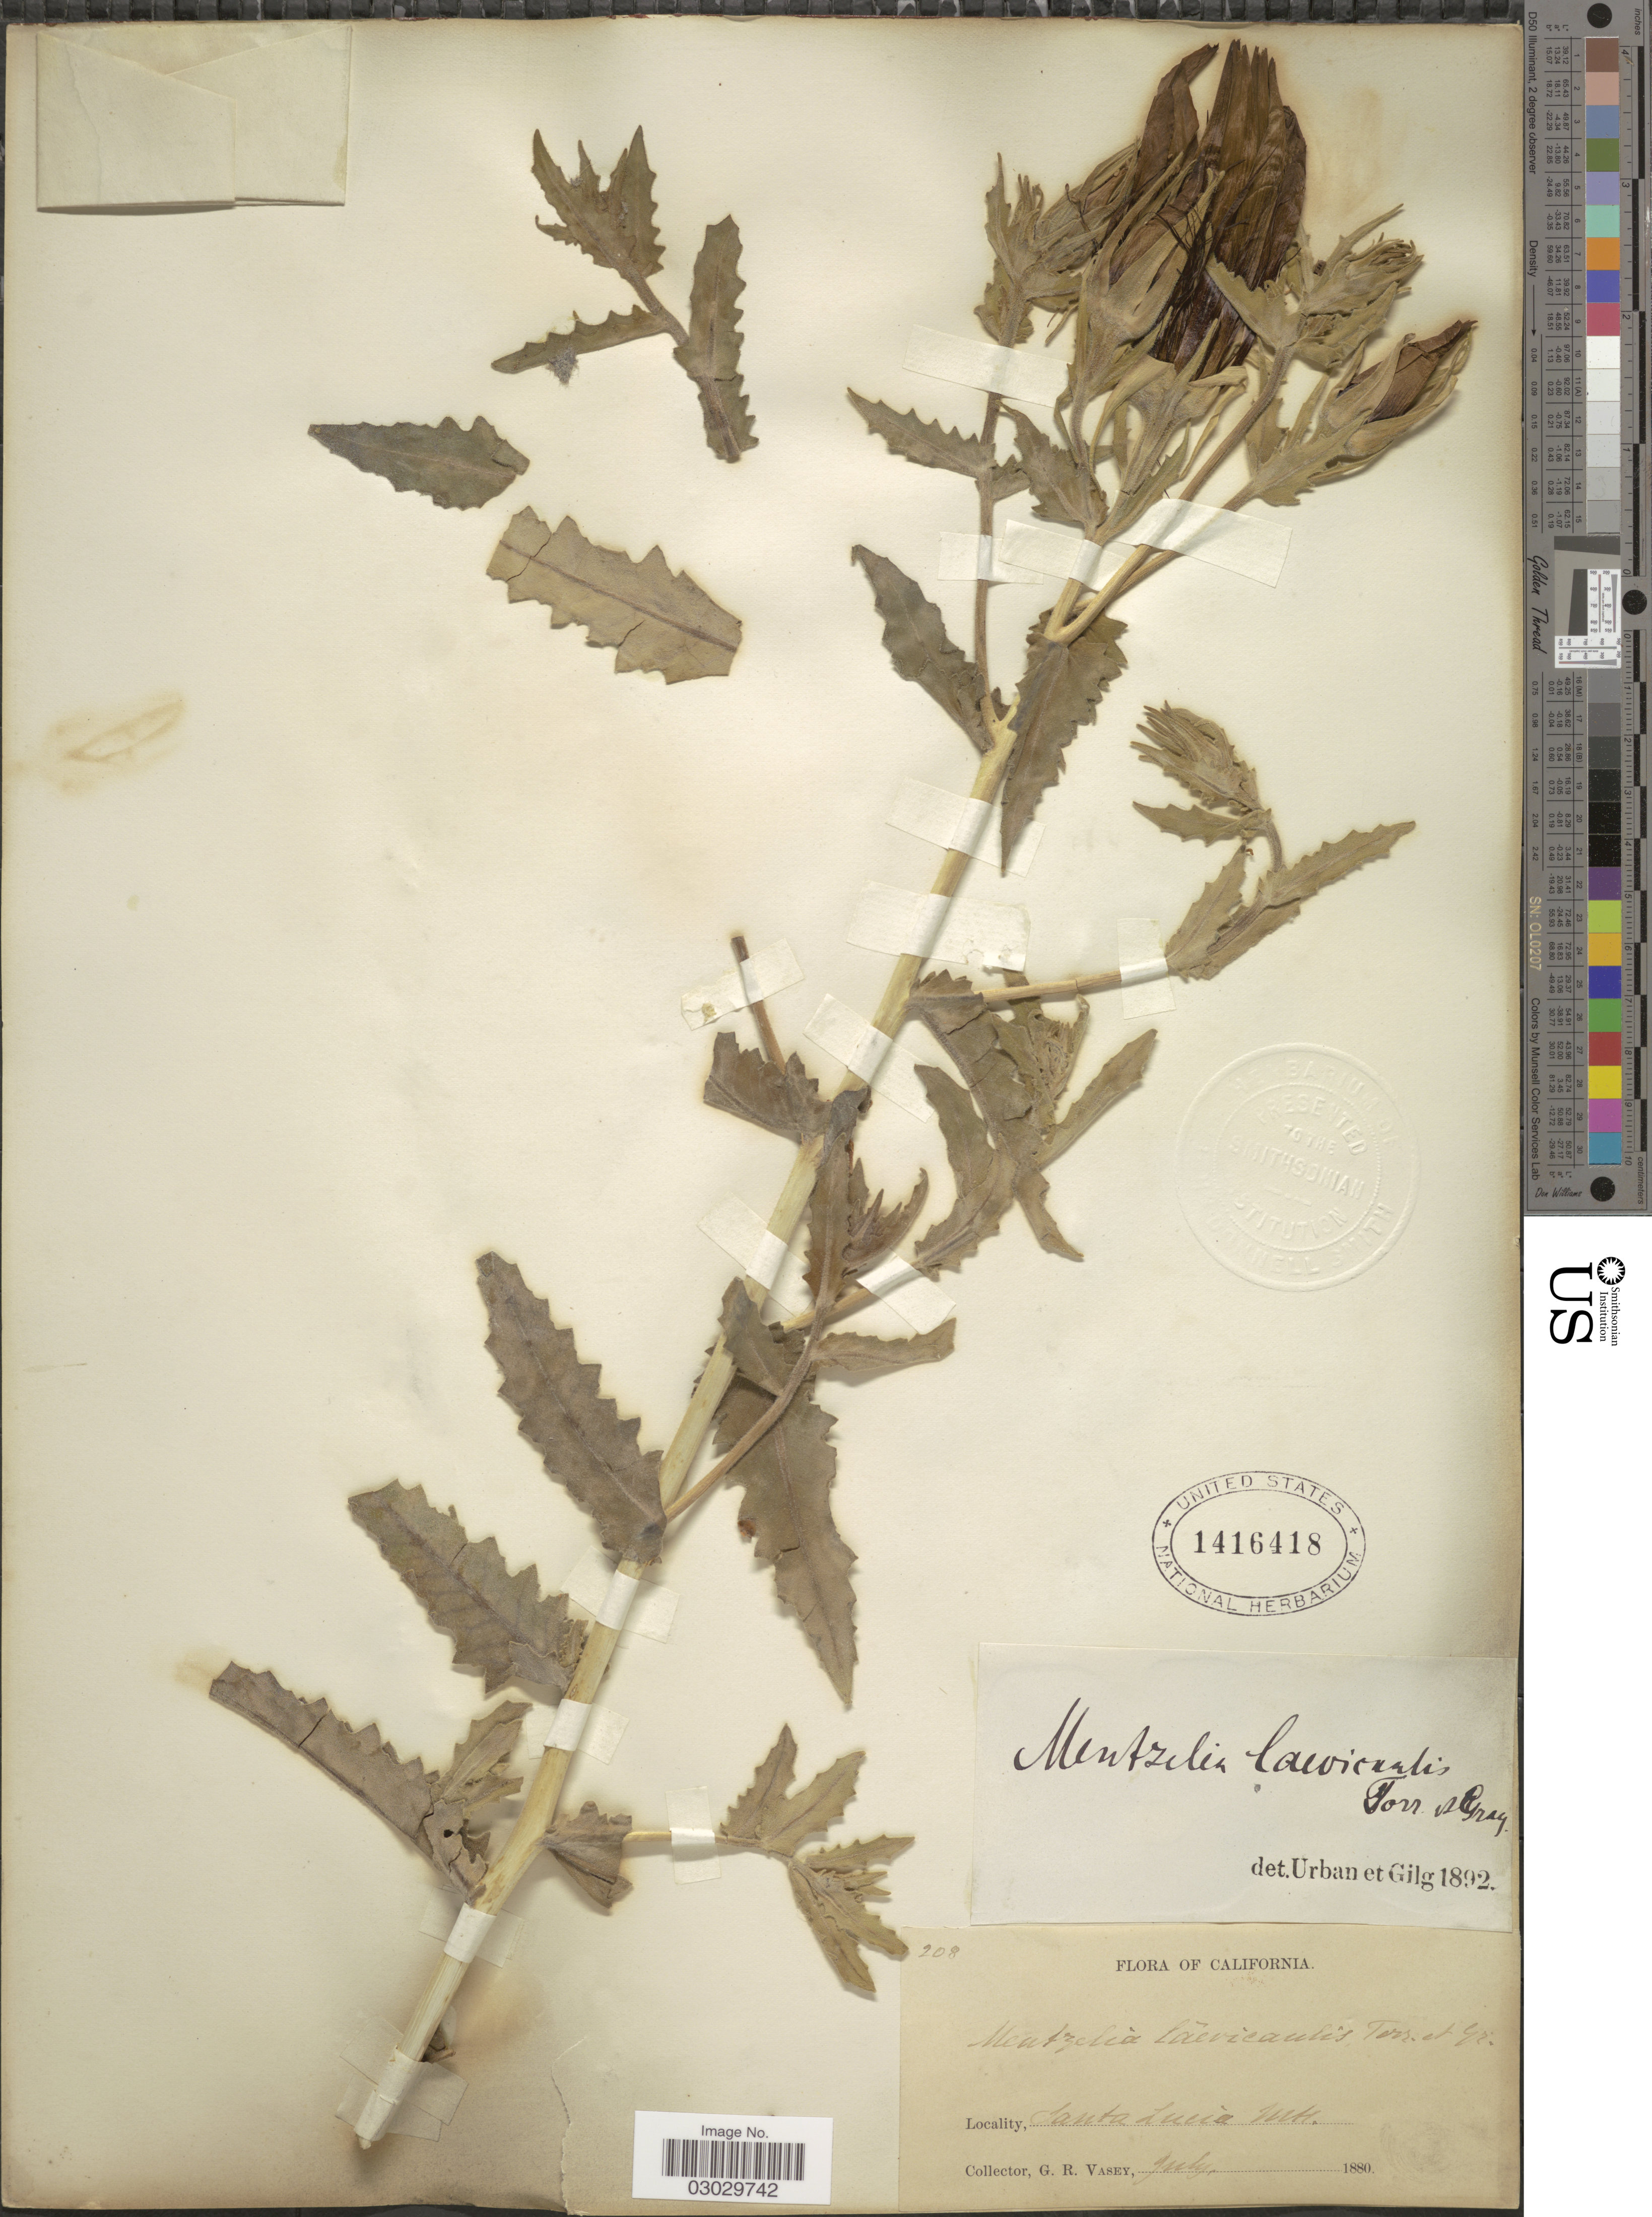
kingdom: Plantae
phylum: Tracheophyta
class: Magnoliopsida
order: Cornales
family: Loasaceae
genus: Mentzelia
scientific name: Mentzelia laevicaulis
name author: (Douglas ex Hook.) Torr. & A. Gray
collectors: G. R. Vasey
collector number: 208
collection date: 1880-07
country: United States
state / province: California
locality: Santa Lucia Mts.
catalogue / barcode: US 1416418